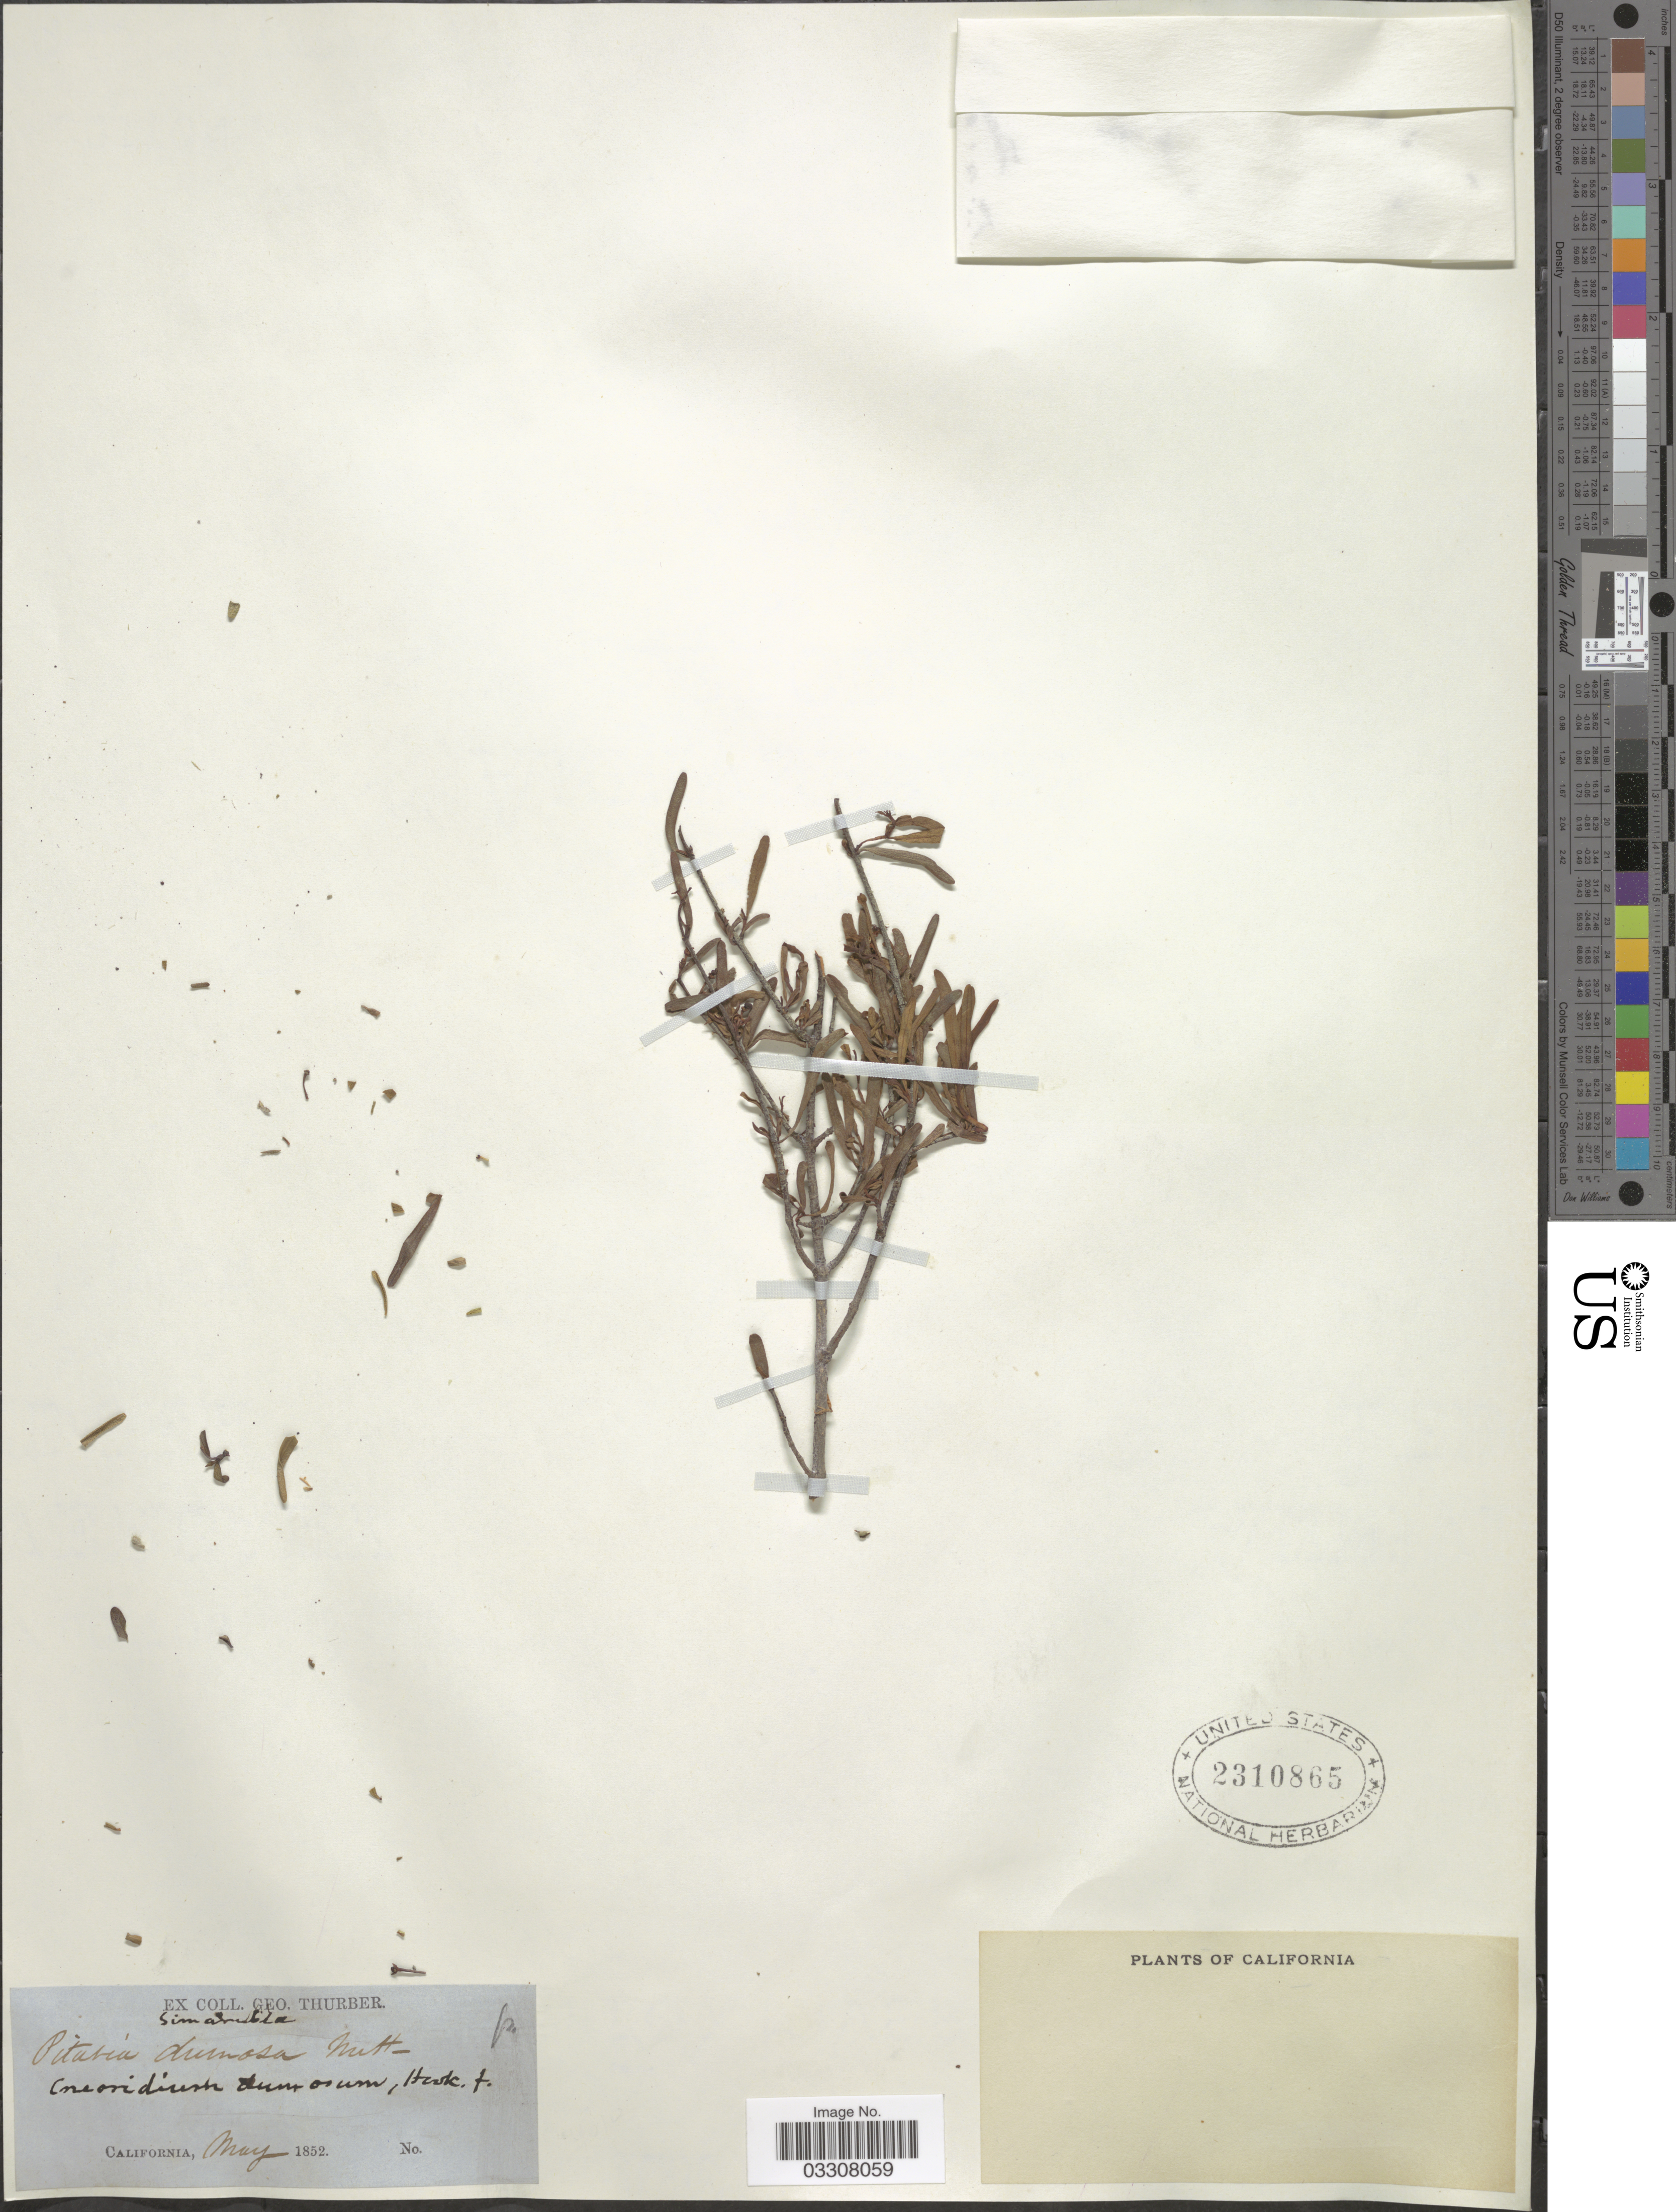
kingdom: Plantae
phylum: Tracheophyta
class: Magnoliopsida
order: Sapindales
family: Rutaceae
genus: Cneoridium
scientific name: Cneoridium dumosum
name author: (Nutt. ex Torr. & A. Gray) Hook. f. ex Baill.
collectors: G. Thurber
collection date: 1852-05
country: United States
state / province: California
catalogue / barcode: US 2310865